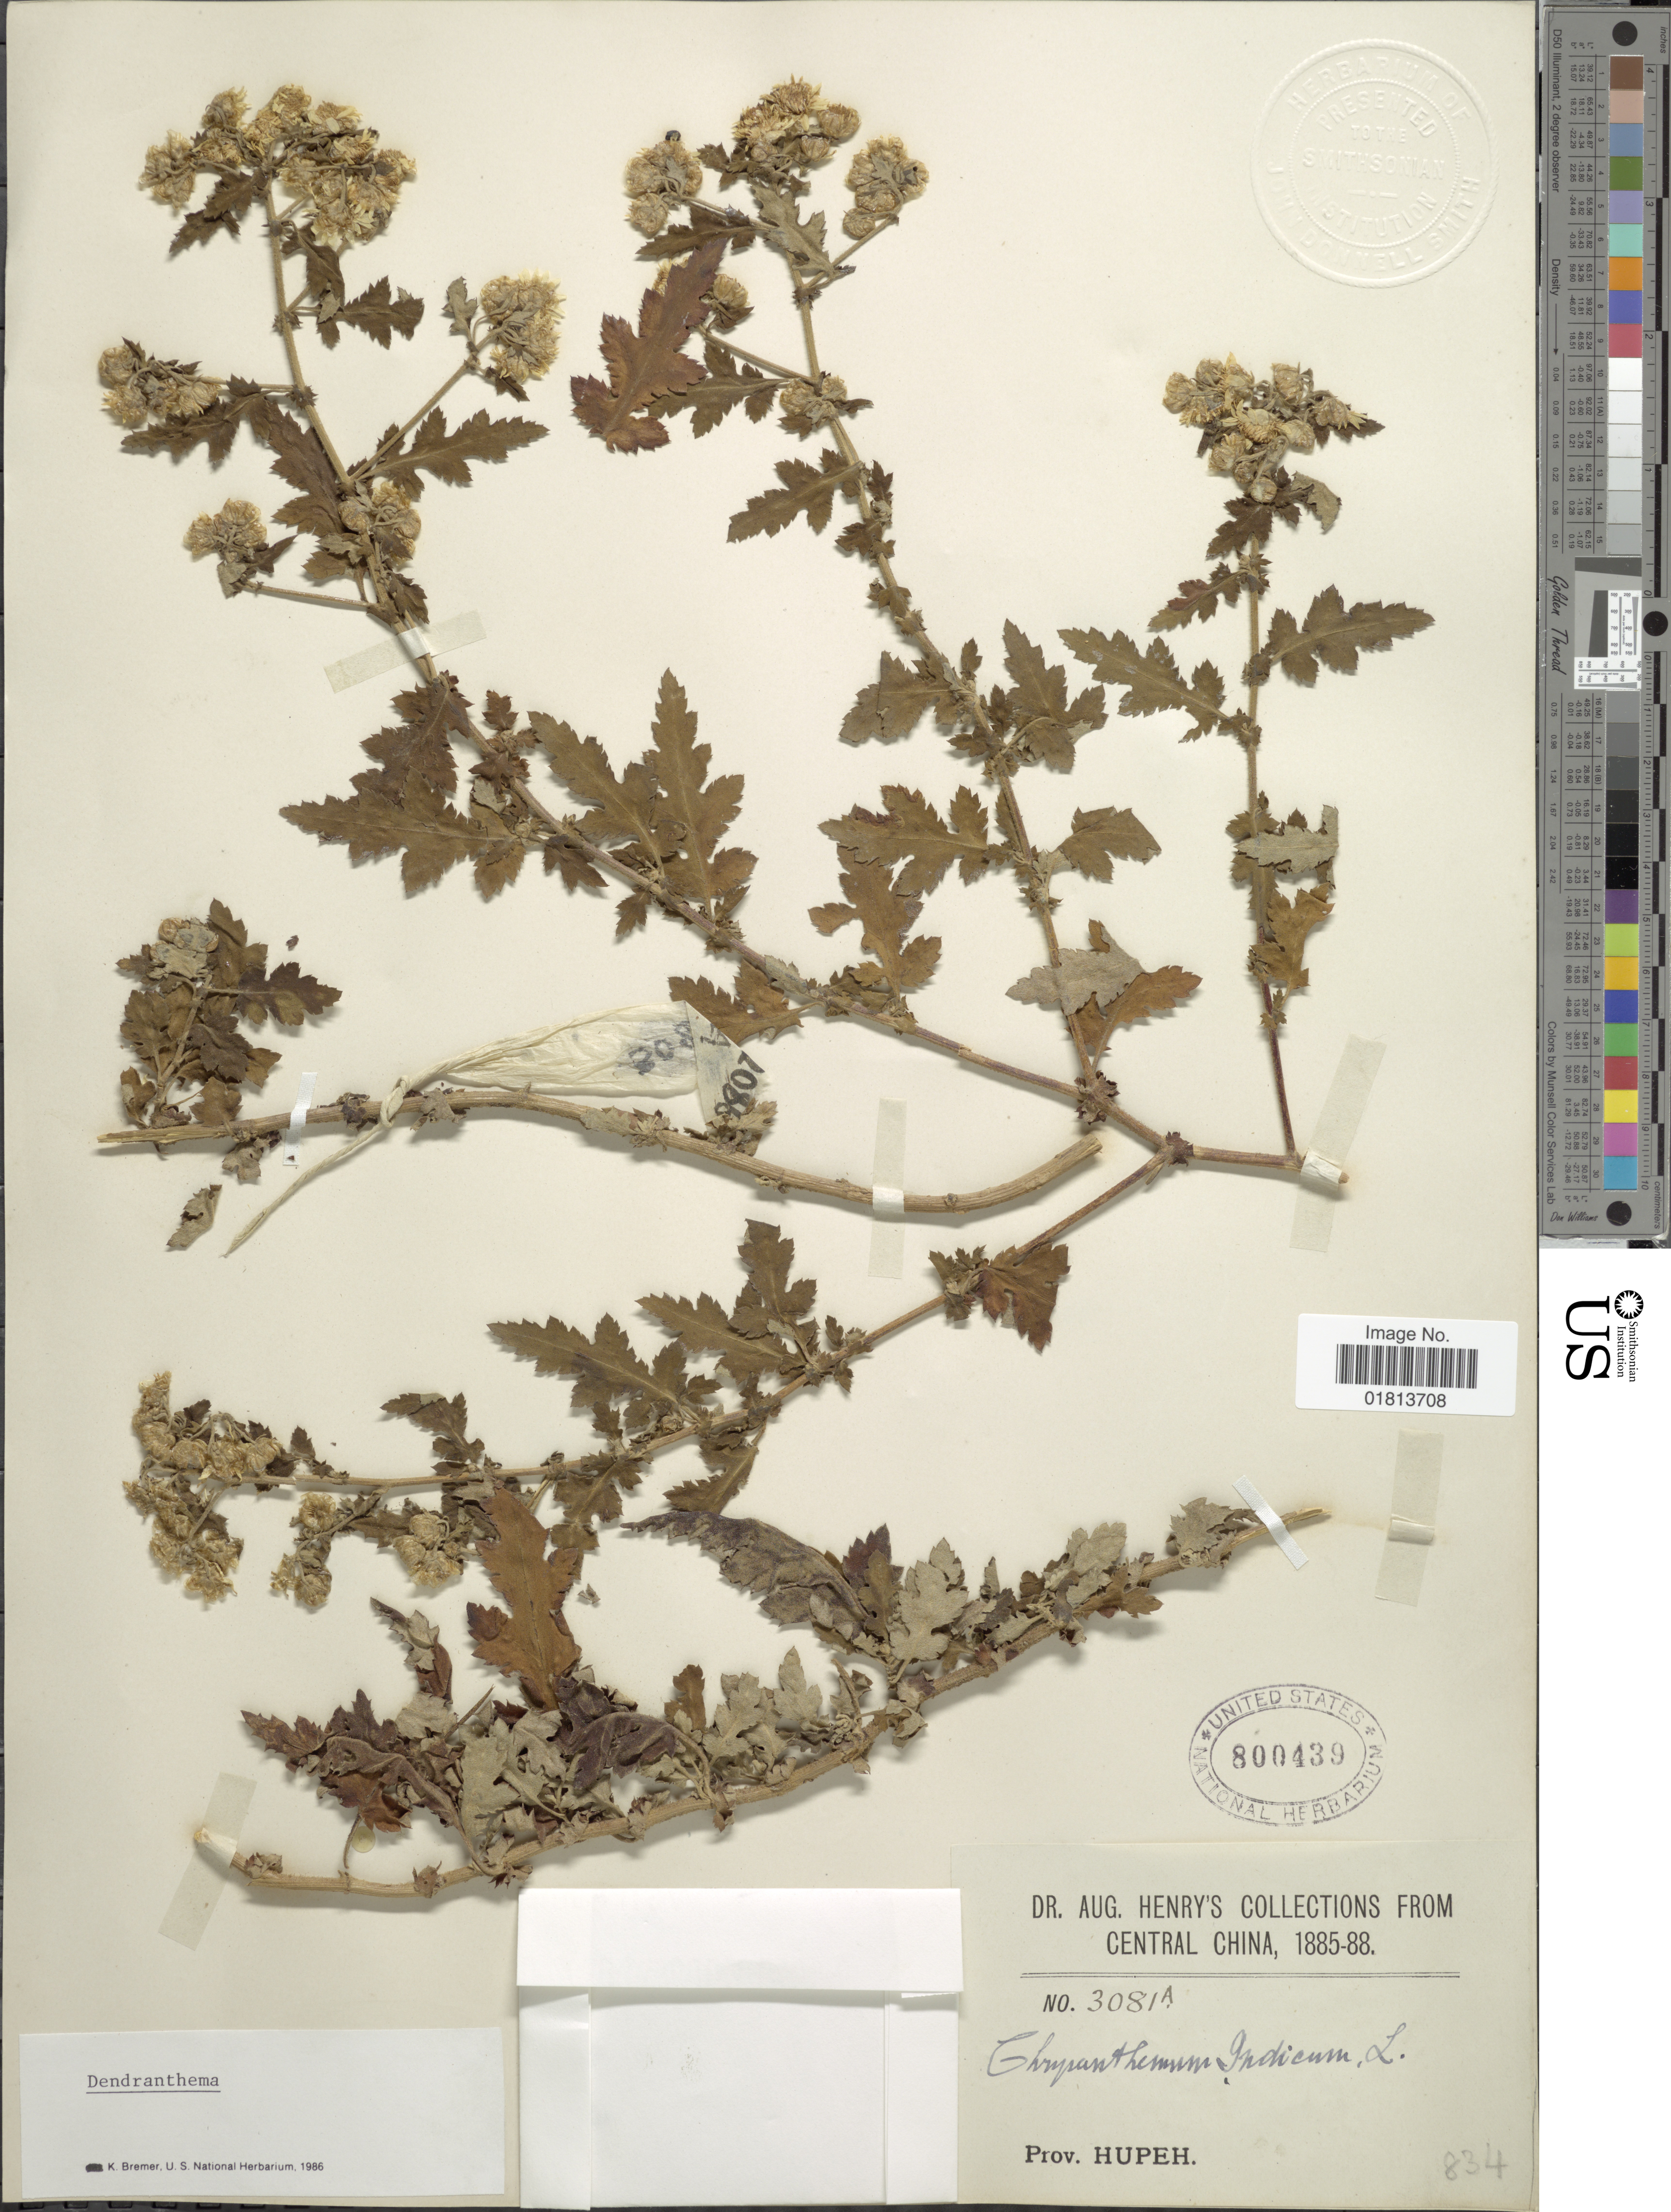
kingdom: Plantae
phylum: Tracheophyta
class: Magnoliopsida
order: Asterales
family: Asteraceae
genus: Dendranthema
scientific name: Dendranthema indicum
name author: (L.) Des Moul.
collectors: A. Henry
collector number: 3081 A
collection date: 1885/1888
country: China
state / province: Hubei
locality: Central China, Prov. Hupeh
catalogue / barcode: US 800439